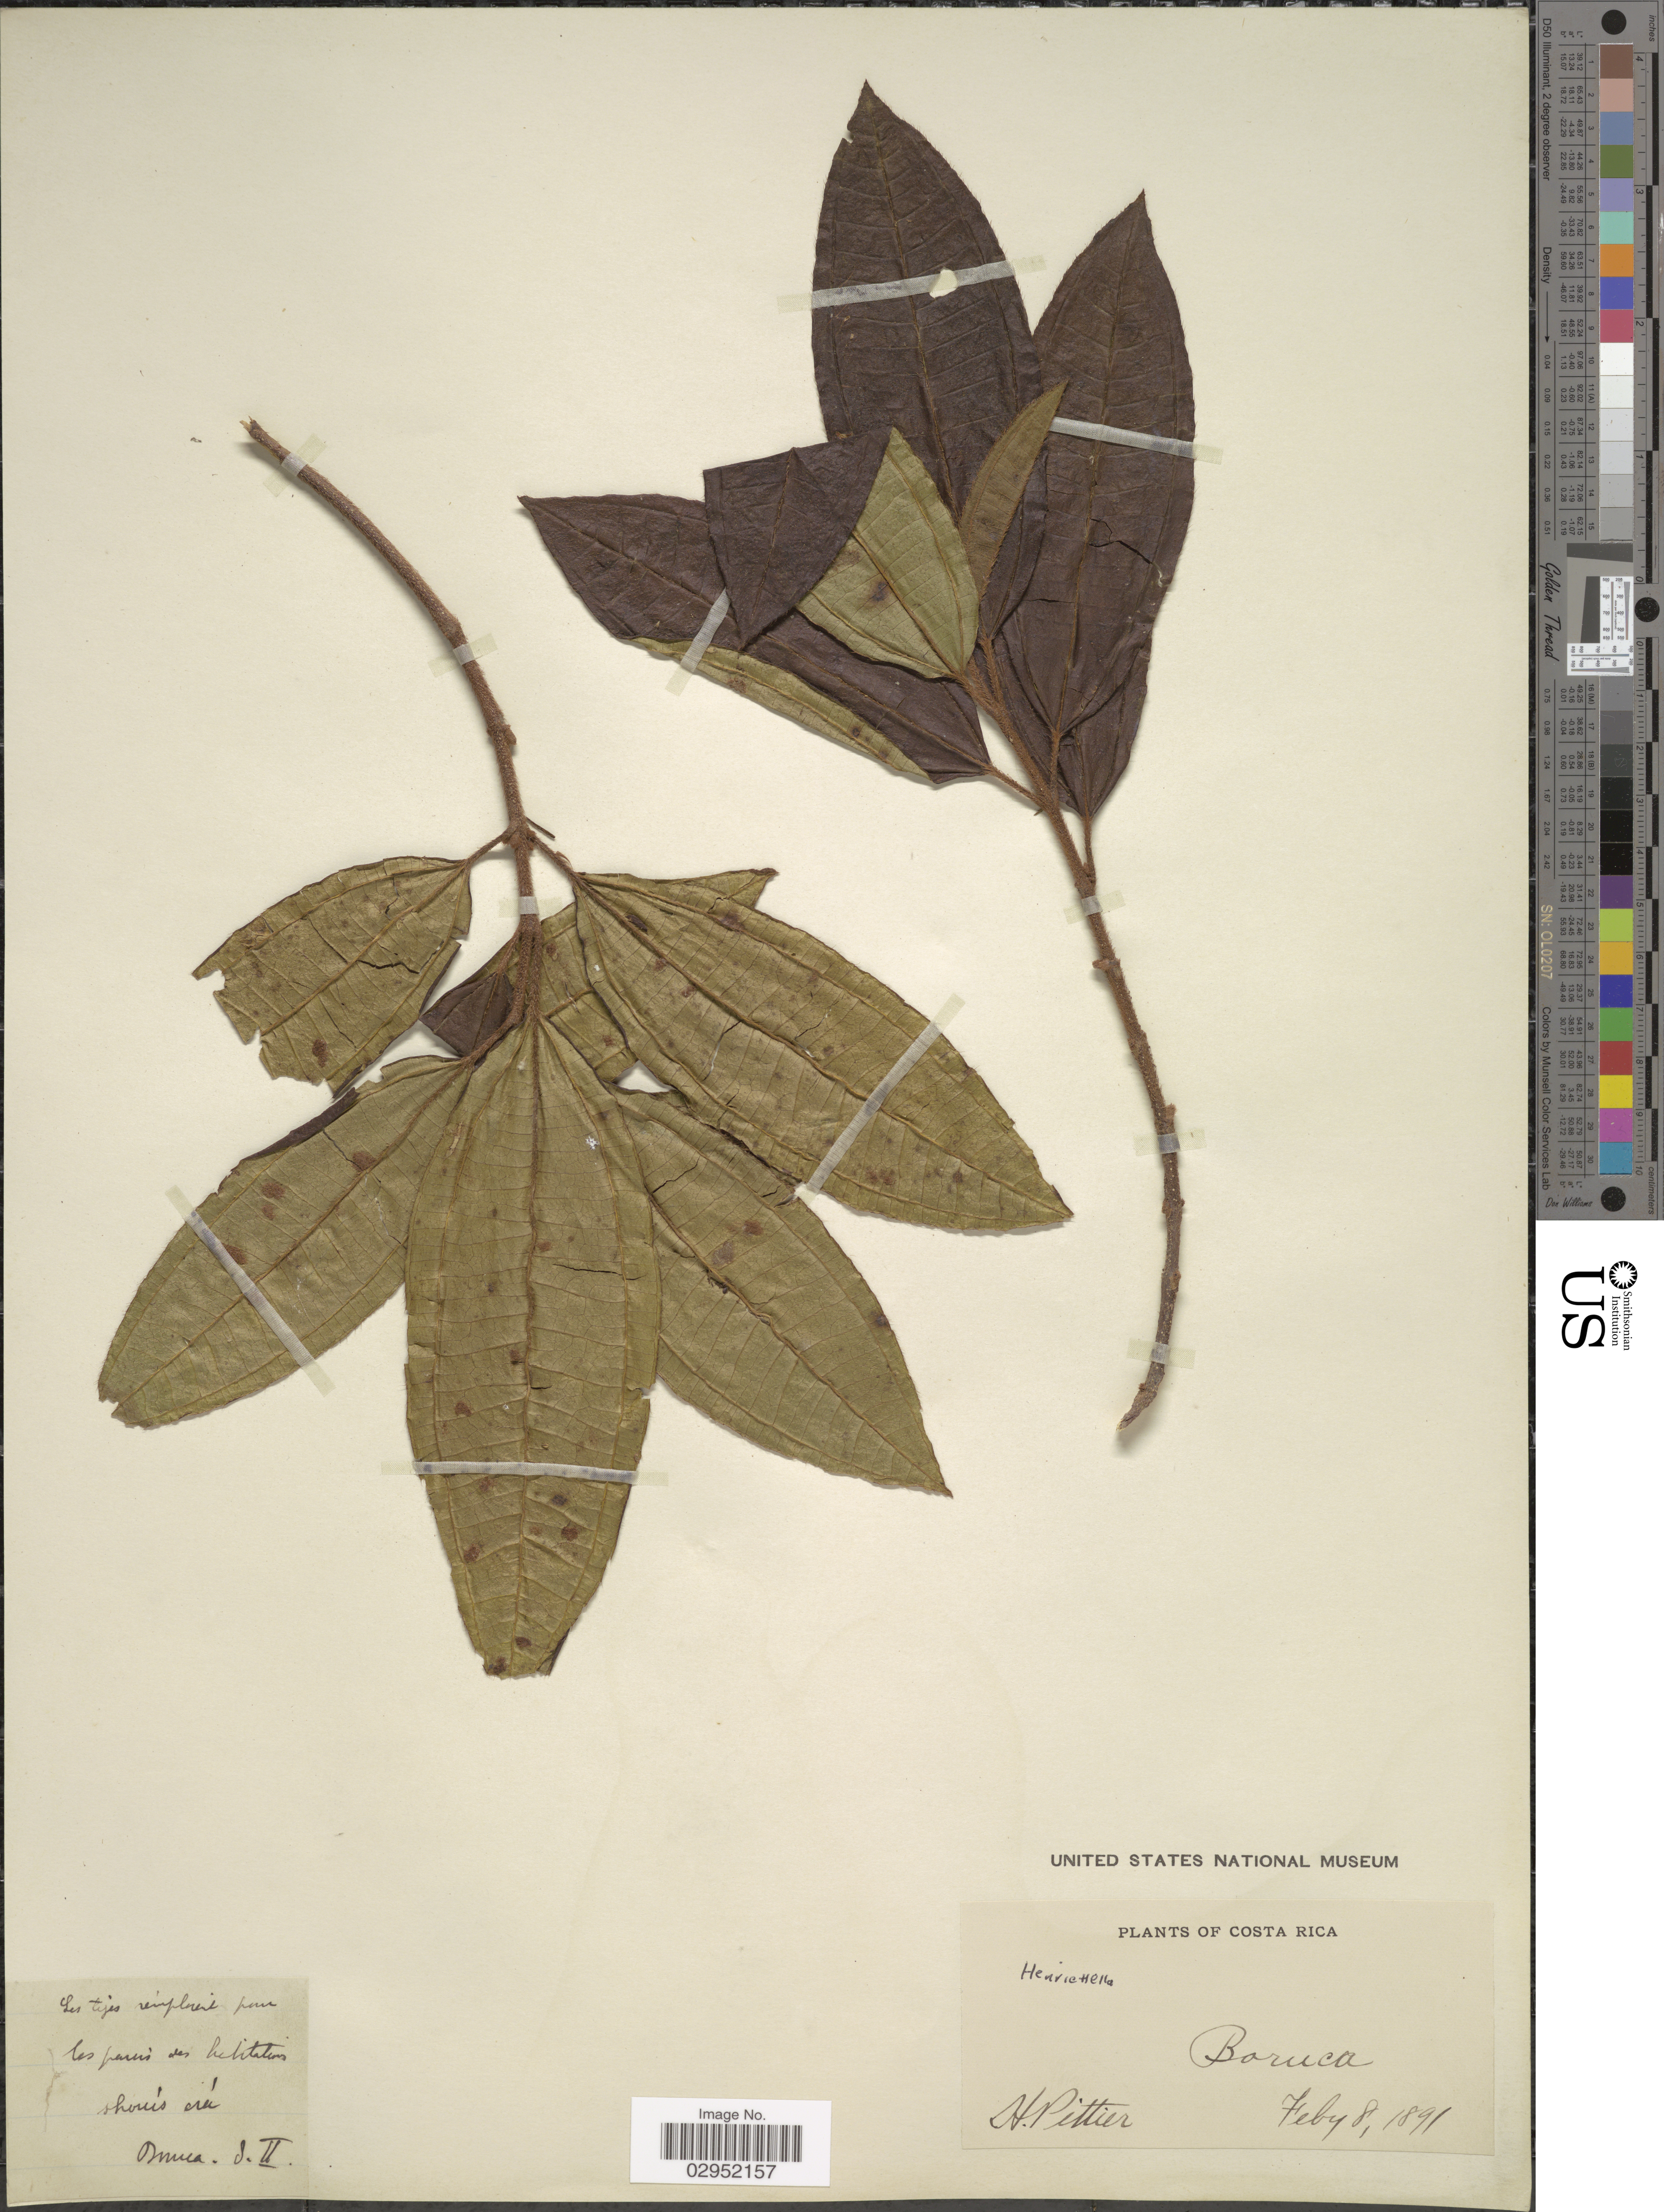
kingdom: Plantae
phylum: Tracheophyta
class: Magnoliopsida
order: Myrtales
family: Melastomataceae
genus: Henriettea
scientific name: Henriettea sp.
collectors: H. F. Pittier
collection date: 1891-02-08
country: Costa Rica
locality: Boruca.